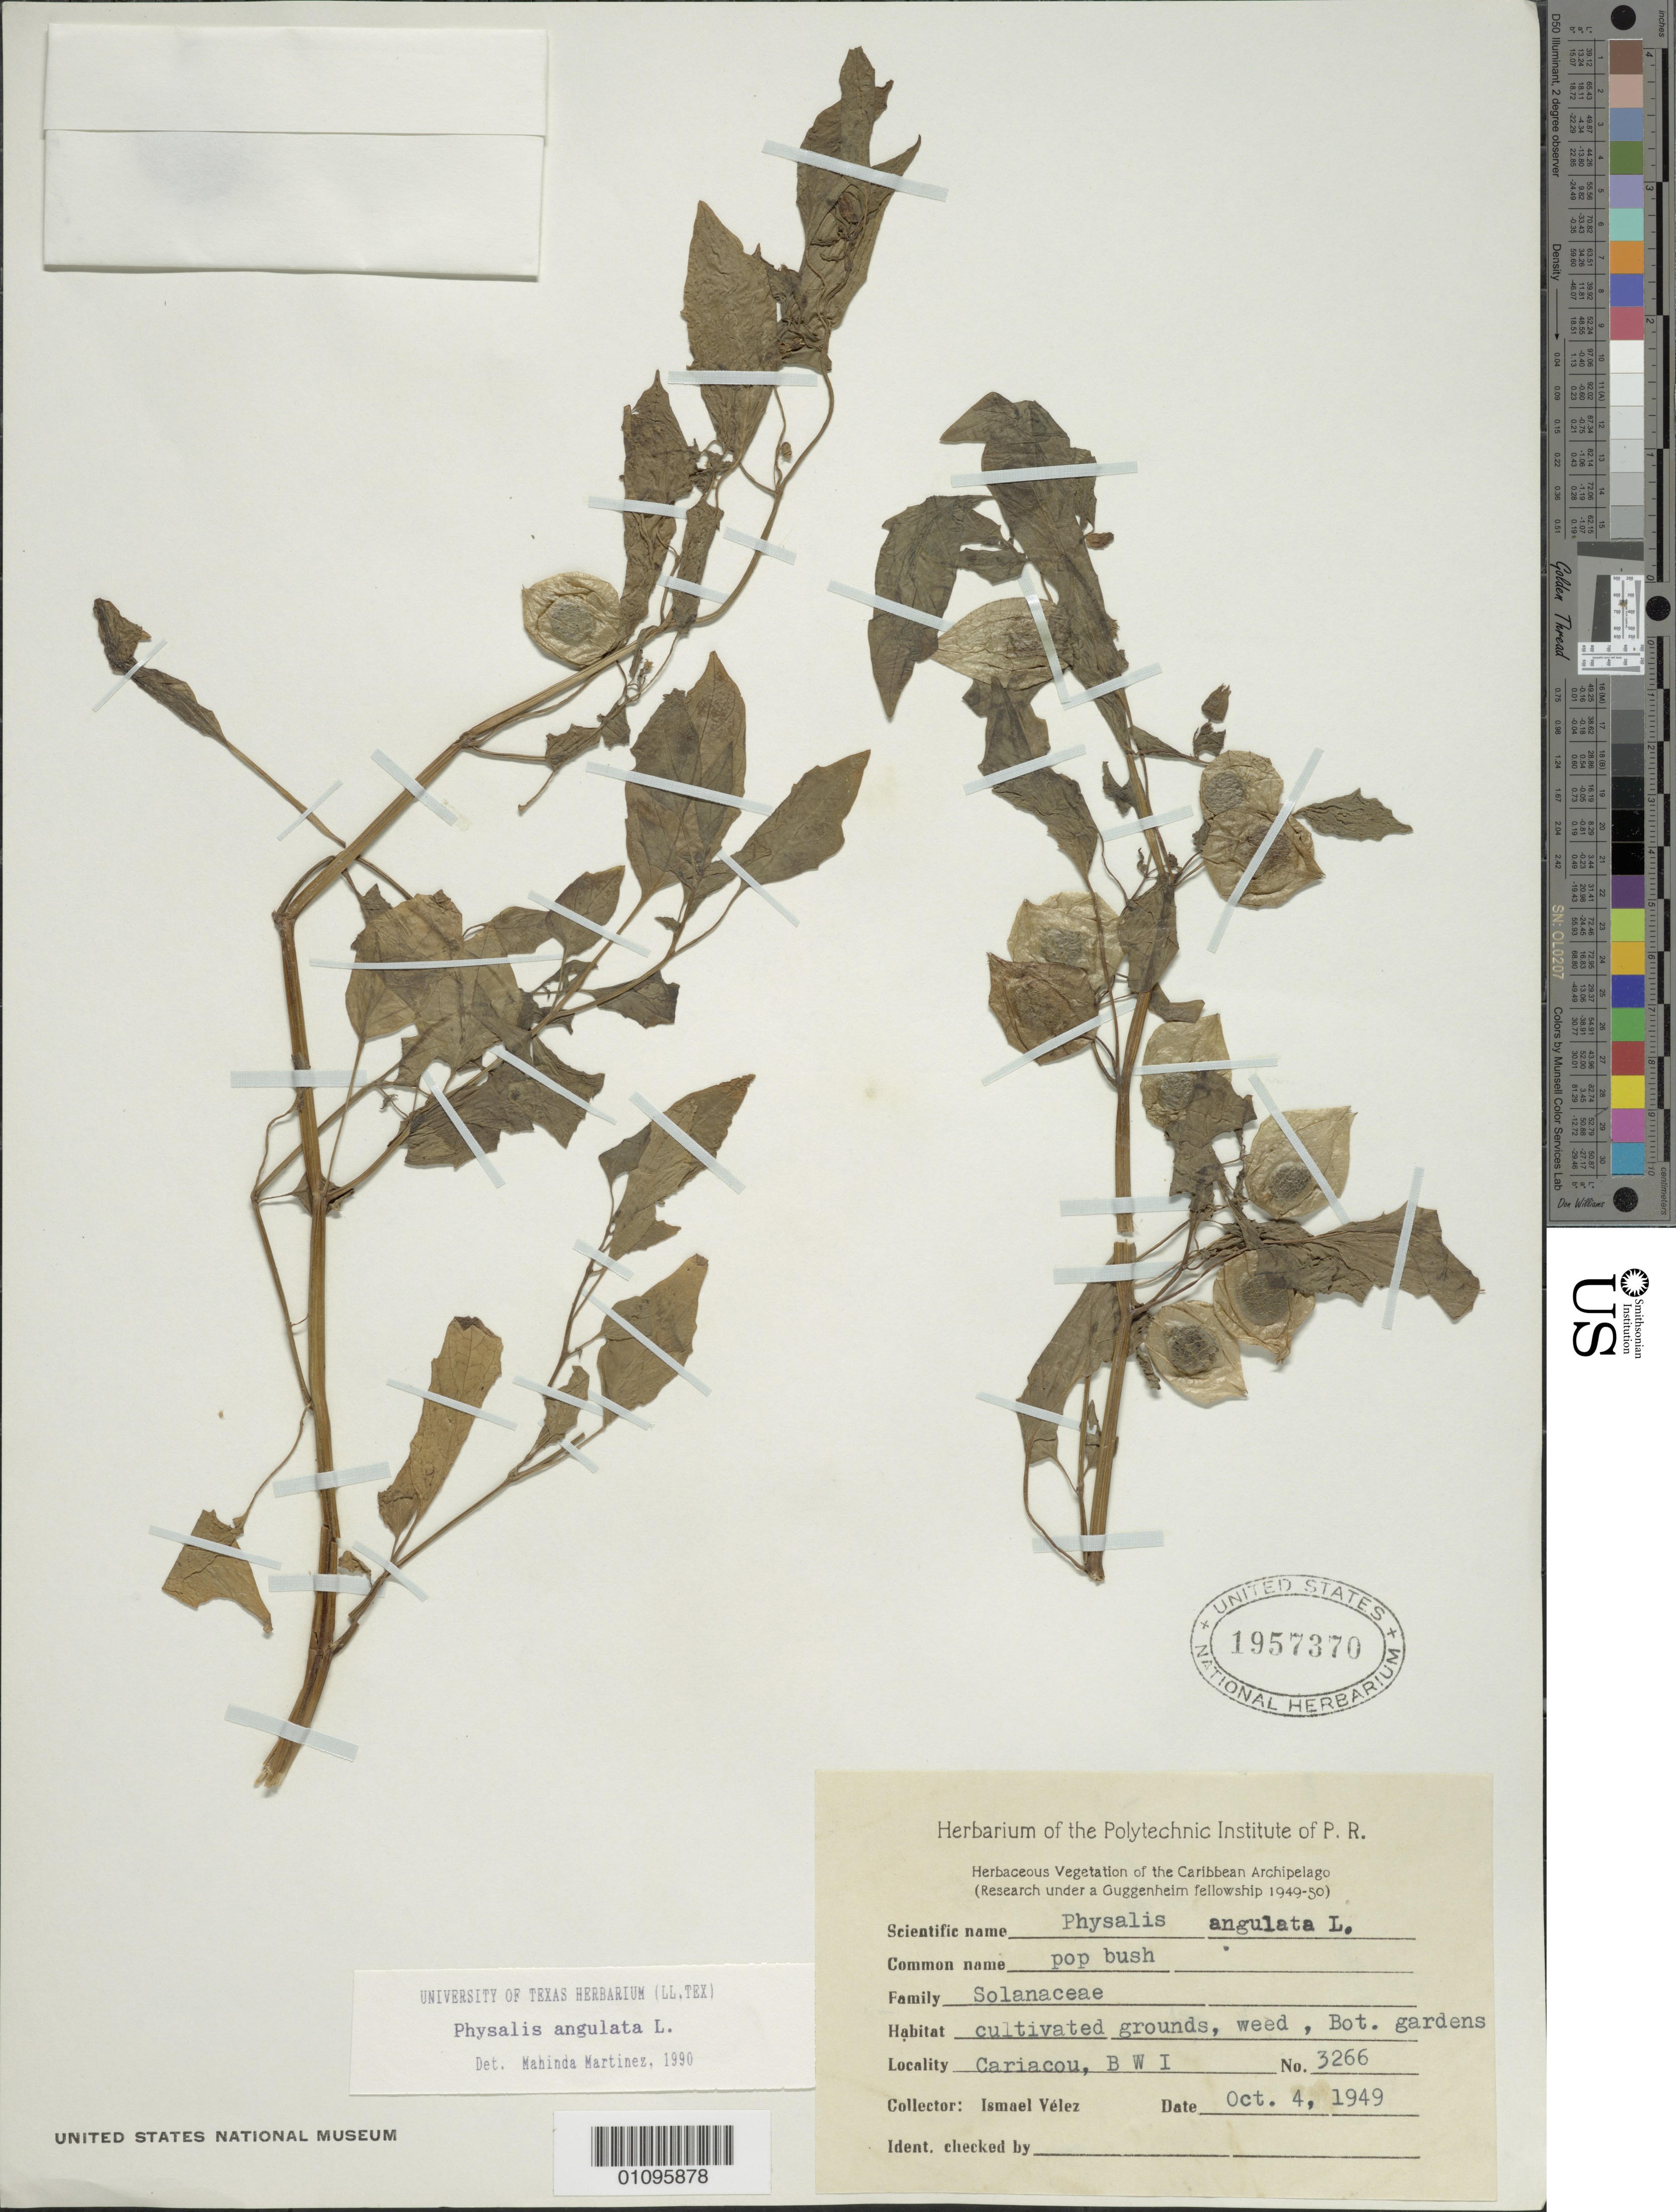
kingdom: Plantae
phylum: Tracheophyta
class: Magnoliopsida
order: Solanales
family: Solanaceae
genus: Physalis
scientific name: Physalis angulata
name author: L.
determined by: Martinez, M.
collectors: I. Velez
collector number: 3266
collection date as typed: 04 Oct 1949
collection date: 1949-10-04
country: Curaçao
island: Curaçao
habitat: Cultivated grounds, wee, Bot. gardens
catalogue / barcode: US 1957370